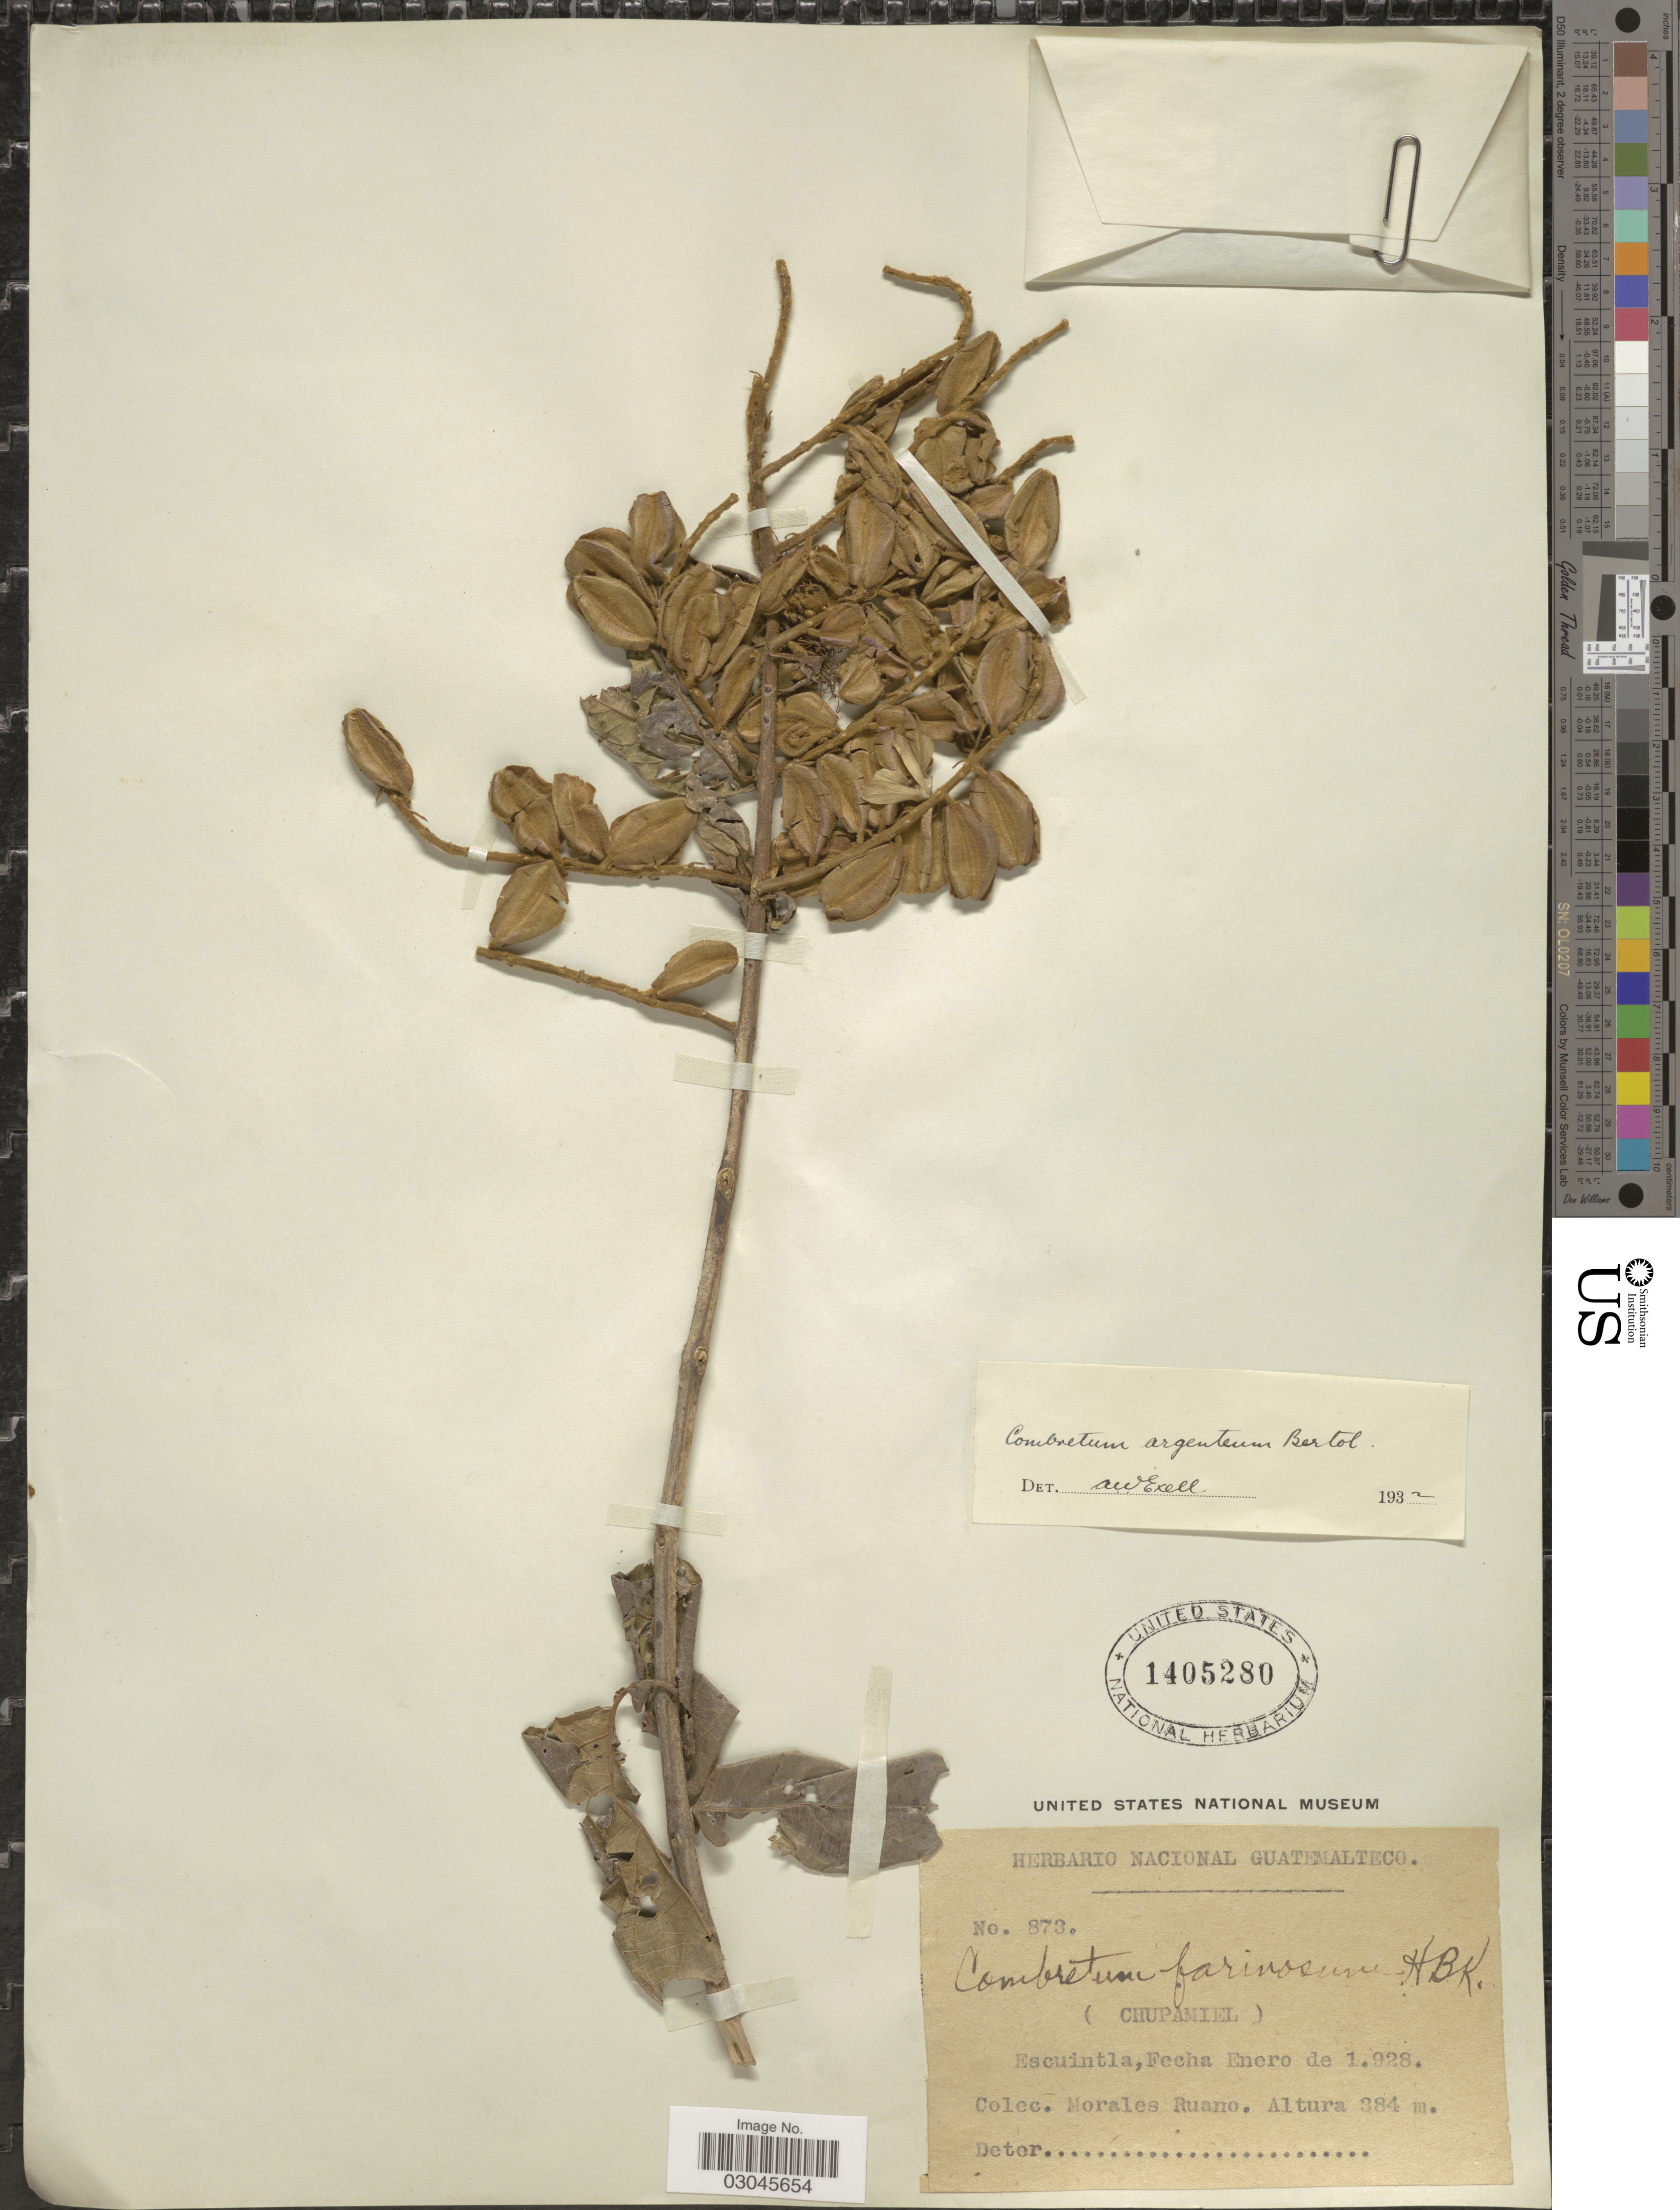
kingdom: Plantae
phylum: Tracheophyta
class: Magnoliopsida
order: Myrtales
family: Combretaceae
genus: Combretum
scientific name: Combretum argenteum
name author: Bertol.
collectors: M. Ruano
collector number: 873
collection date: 1928-01-01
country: Guatemala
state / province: Escuintla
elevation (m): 384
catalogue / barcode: US 1405280